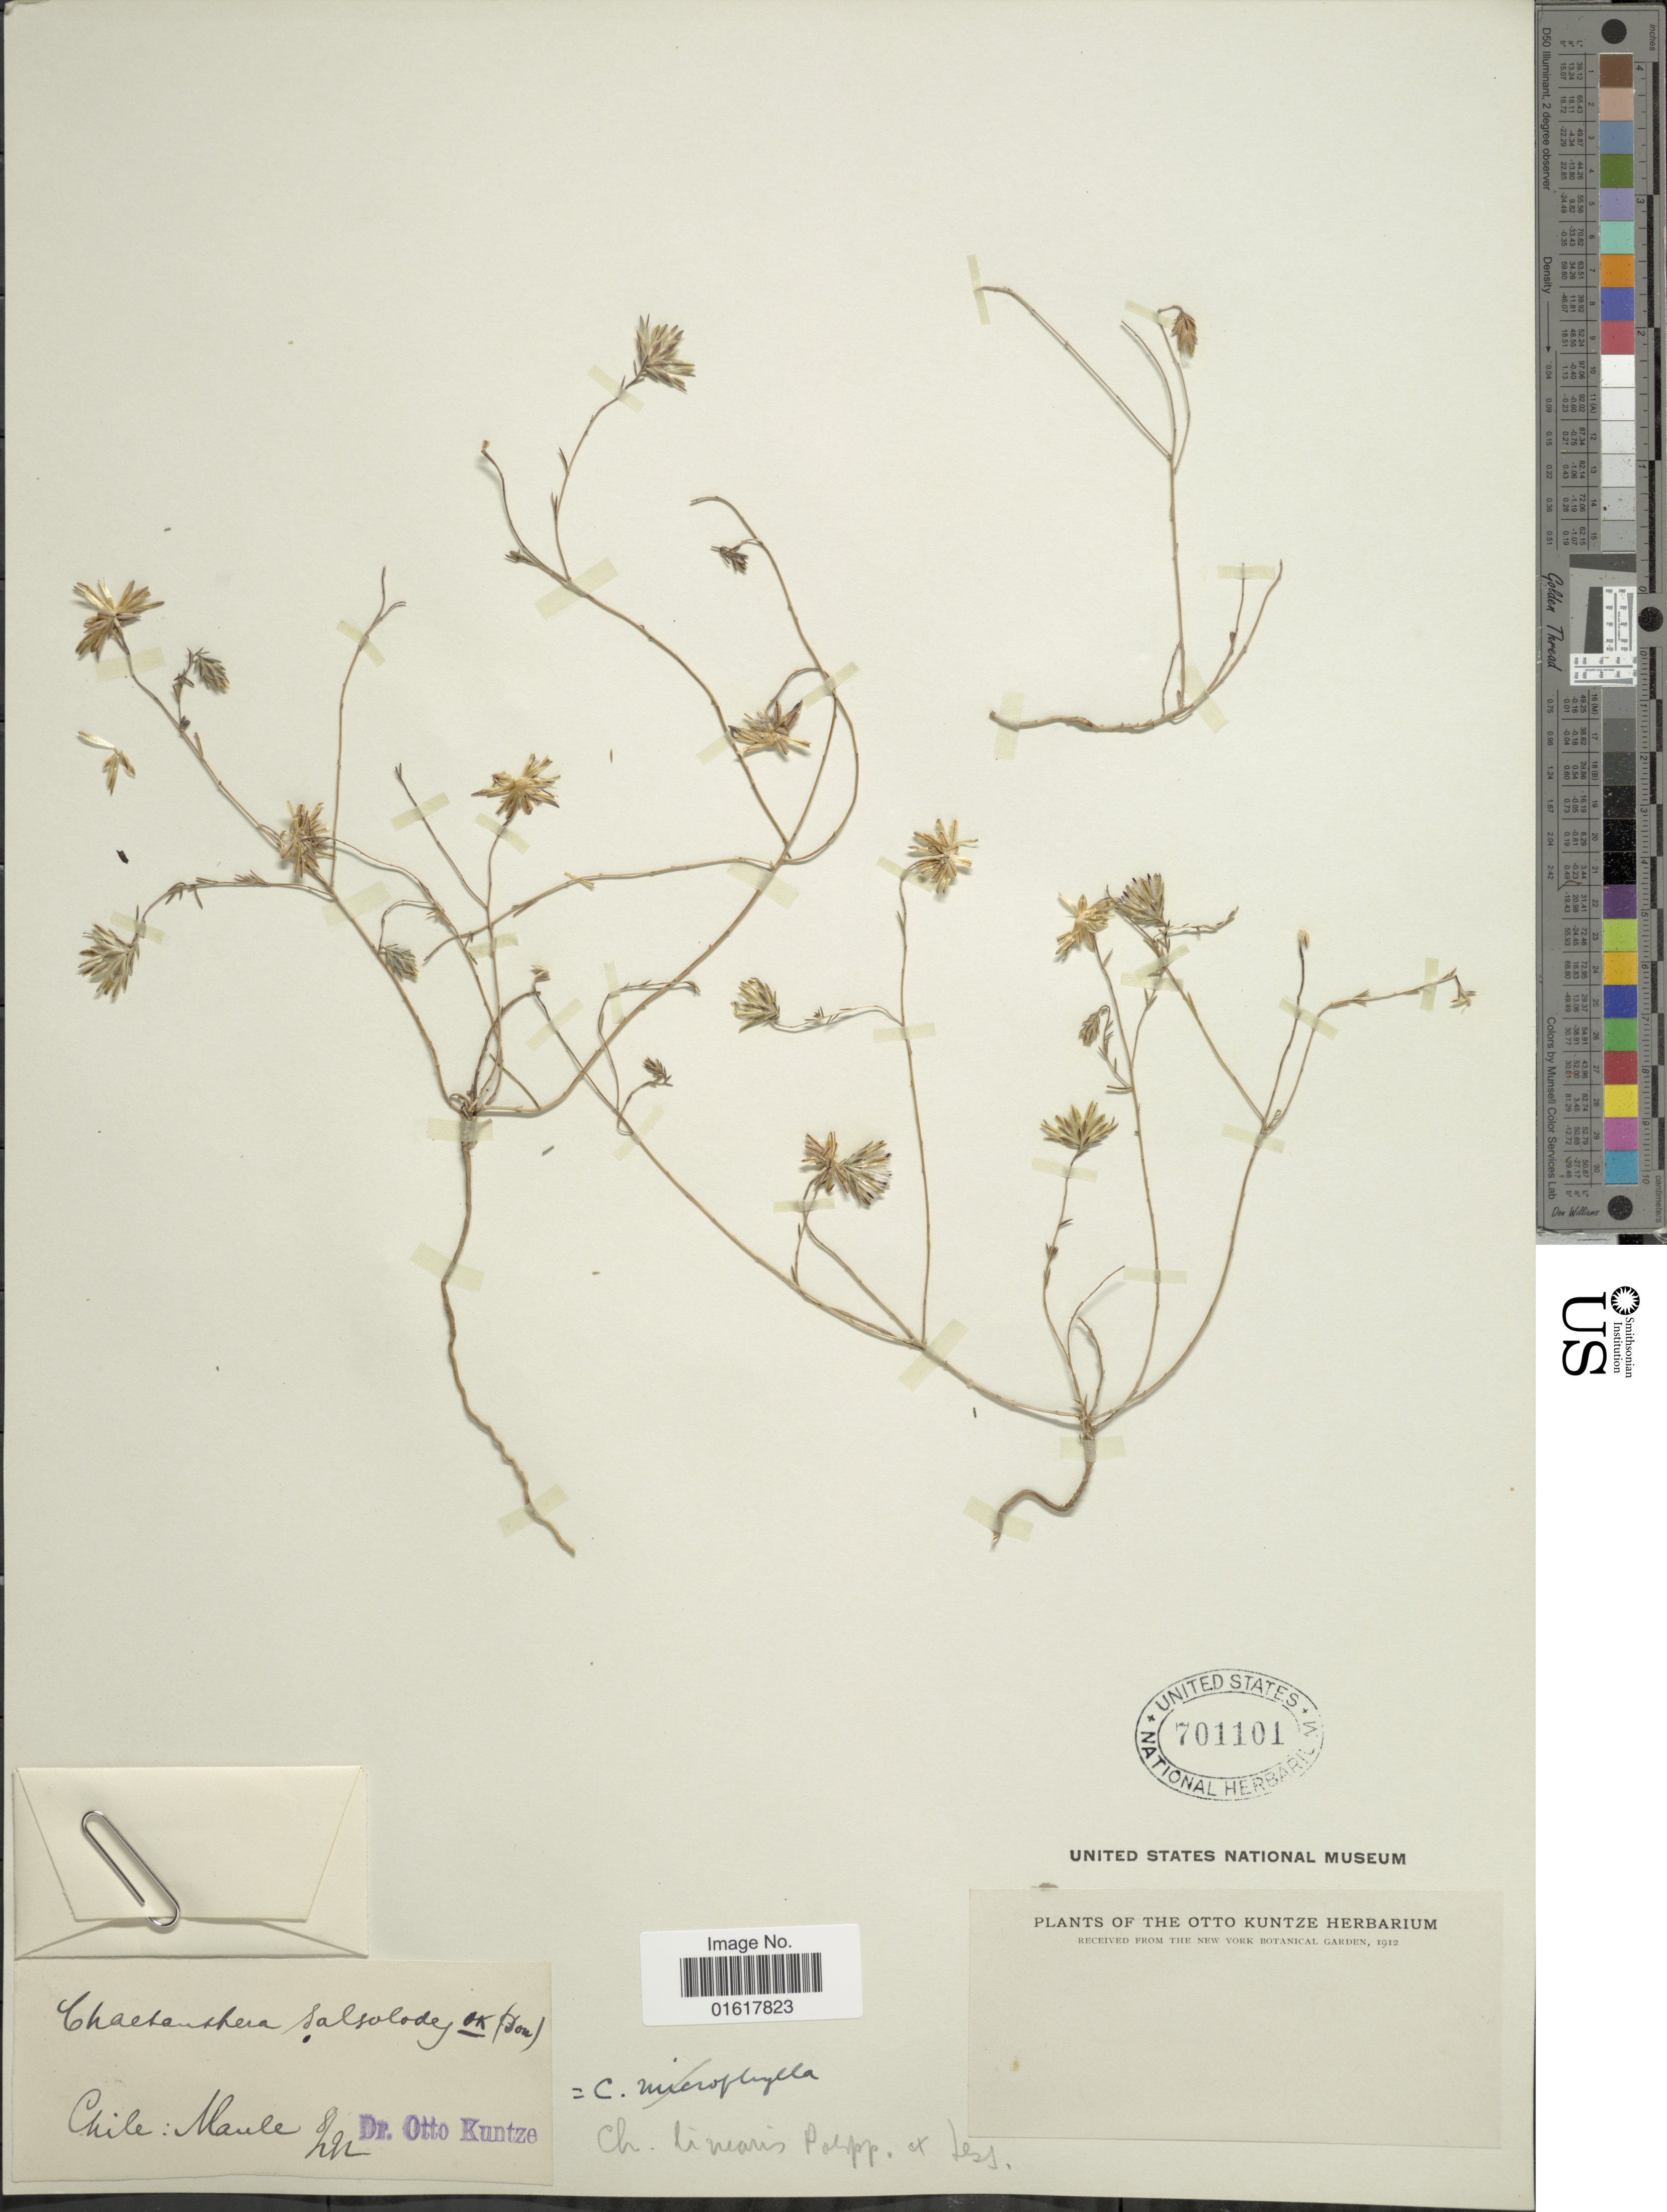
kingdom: Plantae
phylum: Tracheophyta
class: Magnoliopsida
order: Asterales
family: Asteraceae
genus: Chaetanthera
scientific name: Chaetanthera microphylla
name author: (Cass.) Hook. & Arn.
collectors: C.E.O. Kuntze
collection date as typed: Transcribed d/m/y: /8/92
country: Chile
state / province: Maule (VII)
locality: Maule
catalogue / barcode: US 701101